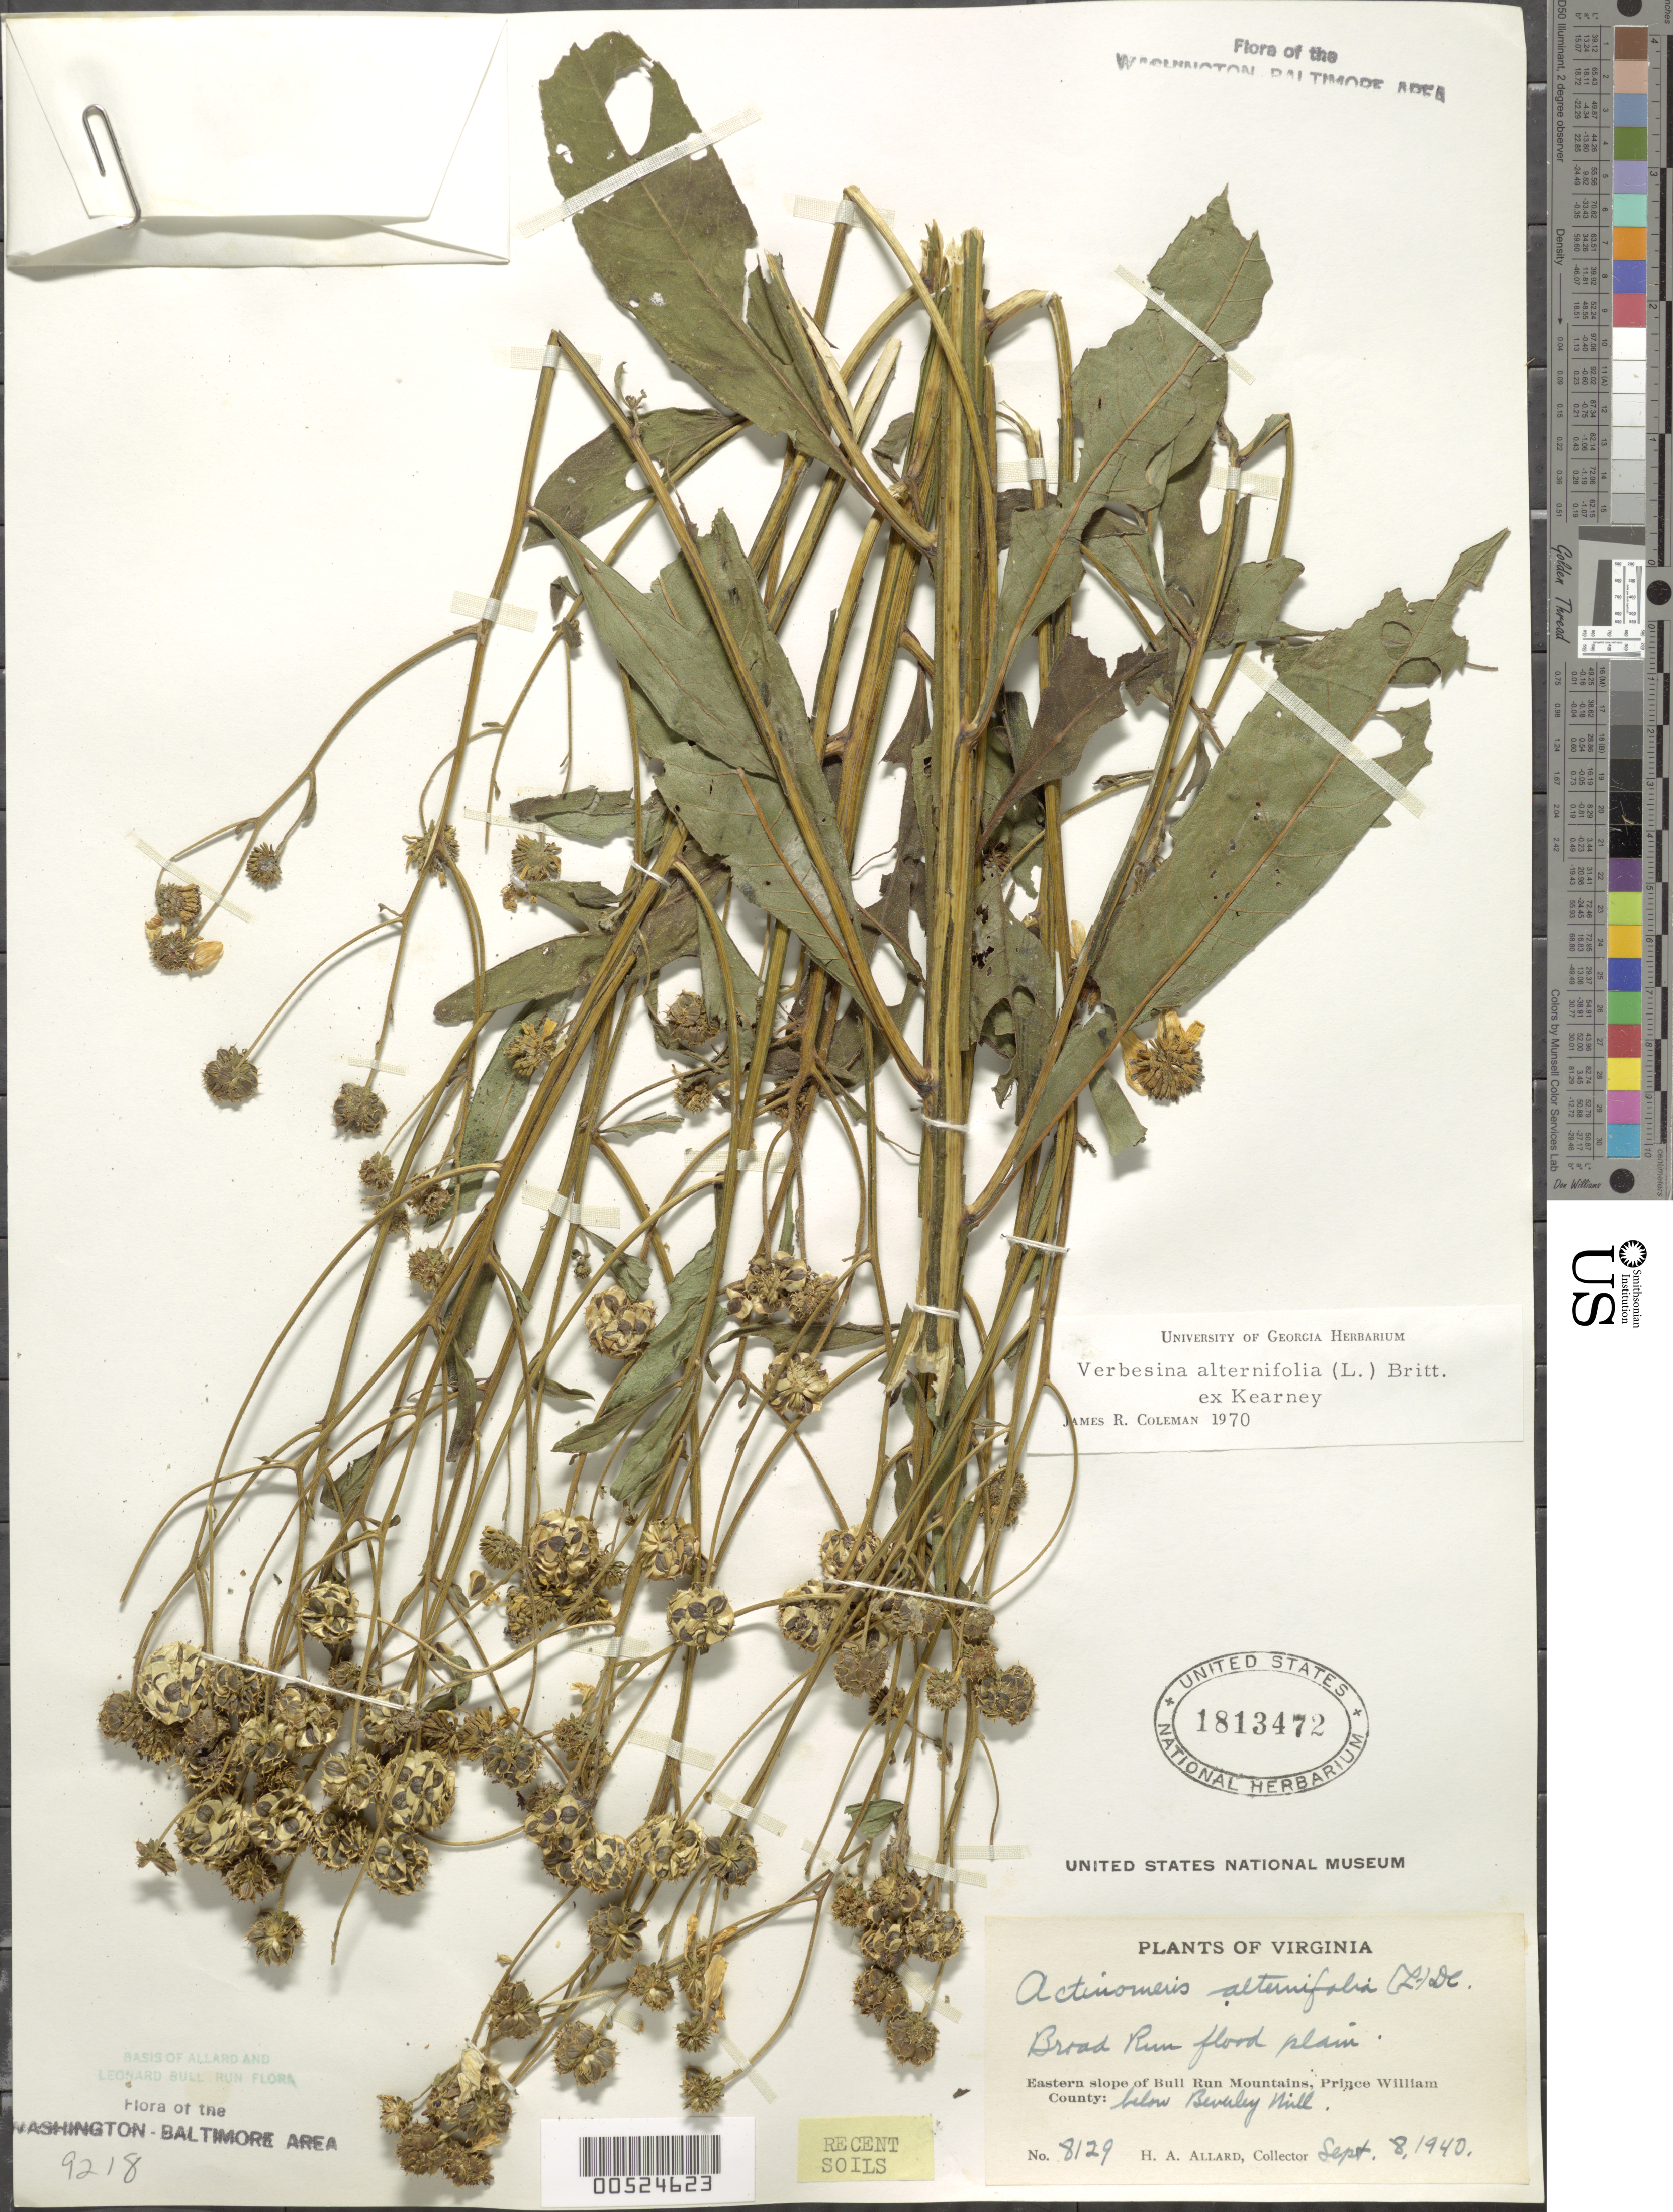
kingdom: Plantae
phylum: Tracheophyta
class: Magnoliopsida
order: Asterales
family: Asteraceae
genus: Verbesina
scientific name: Verbesina alternifolia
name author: (L.) Britton ex Kearney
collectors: H. A. Allard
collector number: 8129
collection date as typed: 08 Sep 1940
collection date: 1940-09-08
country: United States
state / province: Virginia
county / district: Prince William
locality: Bull Run Mountains, below Beverley Mill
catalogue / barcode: US 1813472